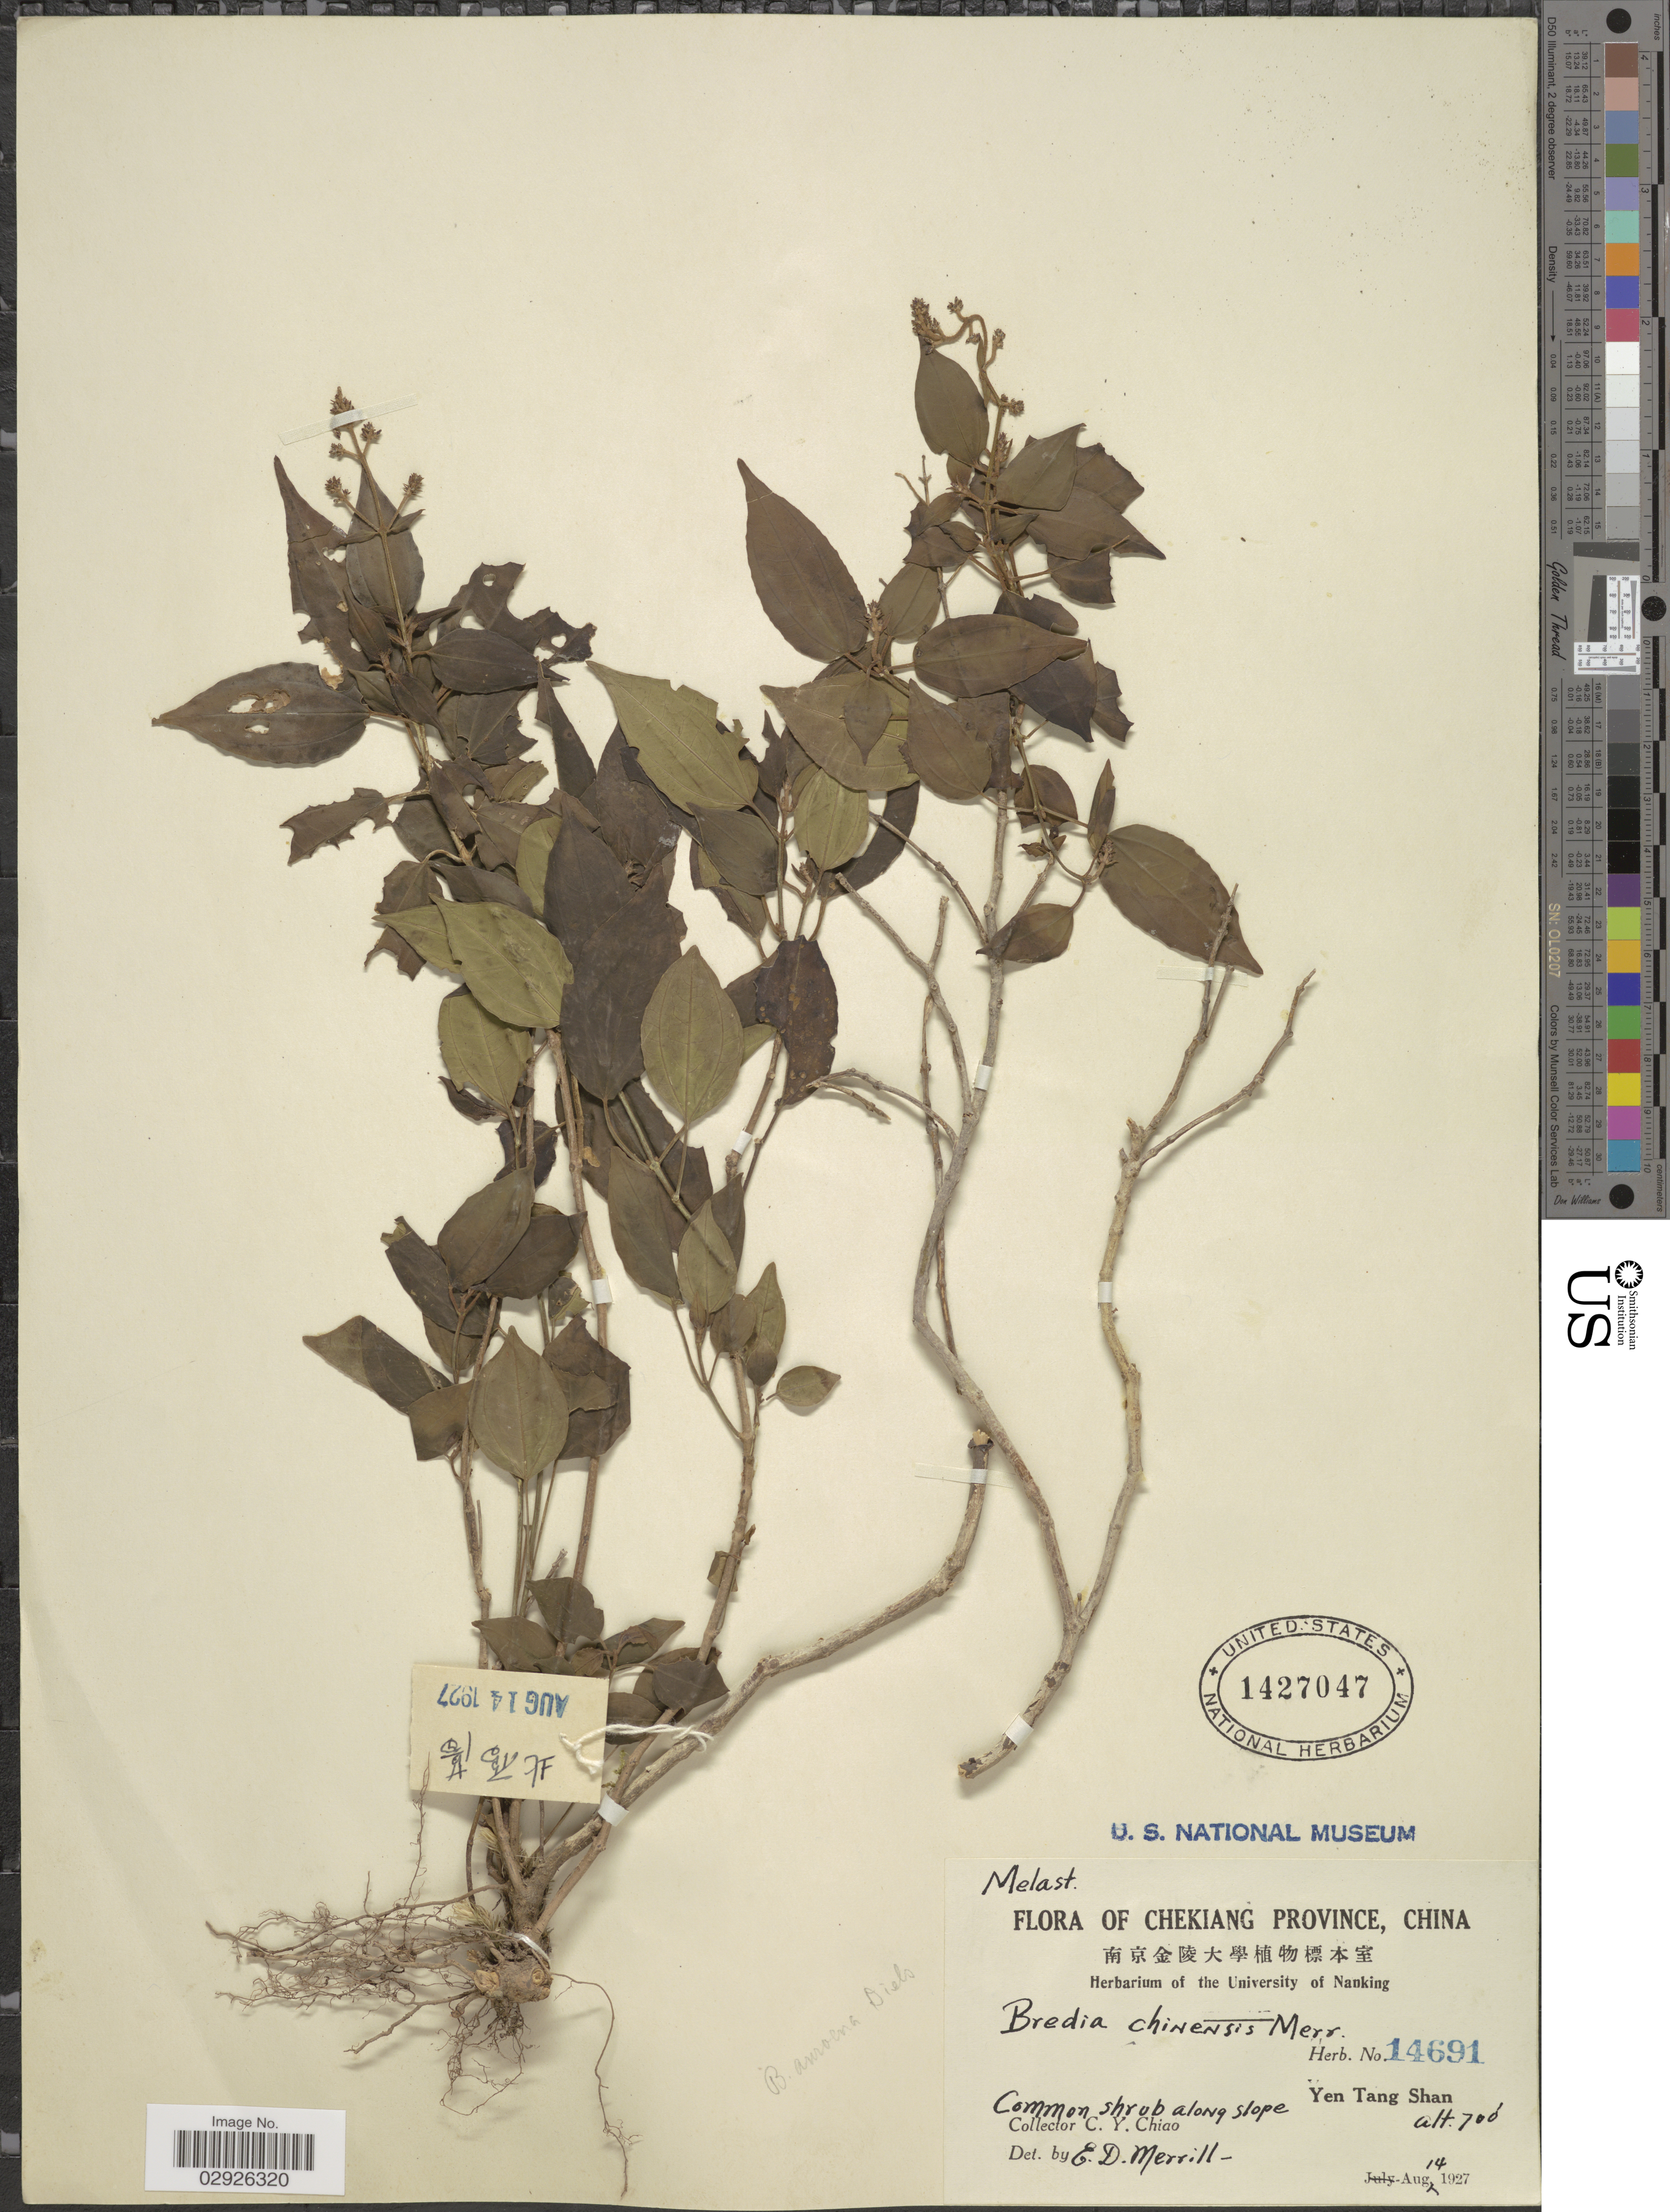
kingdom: Plantae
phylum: Tracheophyta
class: Magnoliopsida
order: Myrtales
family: Melastomataceae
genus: Tashiroea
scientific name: Tashiroea amoena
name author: (Diels) R.C. Zhou & Ying Liu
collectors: C. Y. Chiao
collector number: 14691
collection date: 1927-08-14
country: China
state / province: Zhejiang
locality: Chekiang Province, Yen Tang Shan.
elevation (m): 213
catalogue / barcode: US 1427047